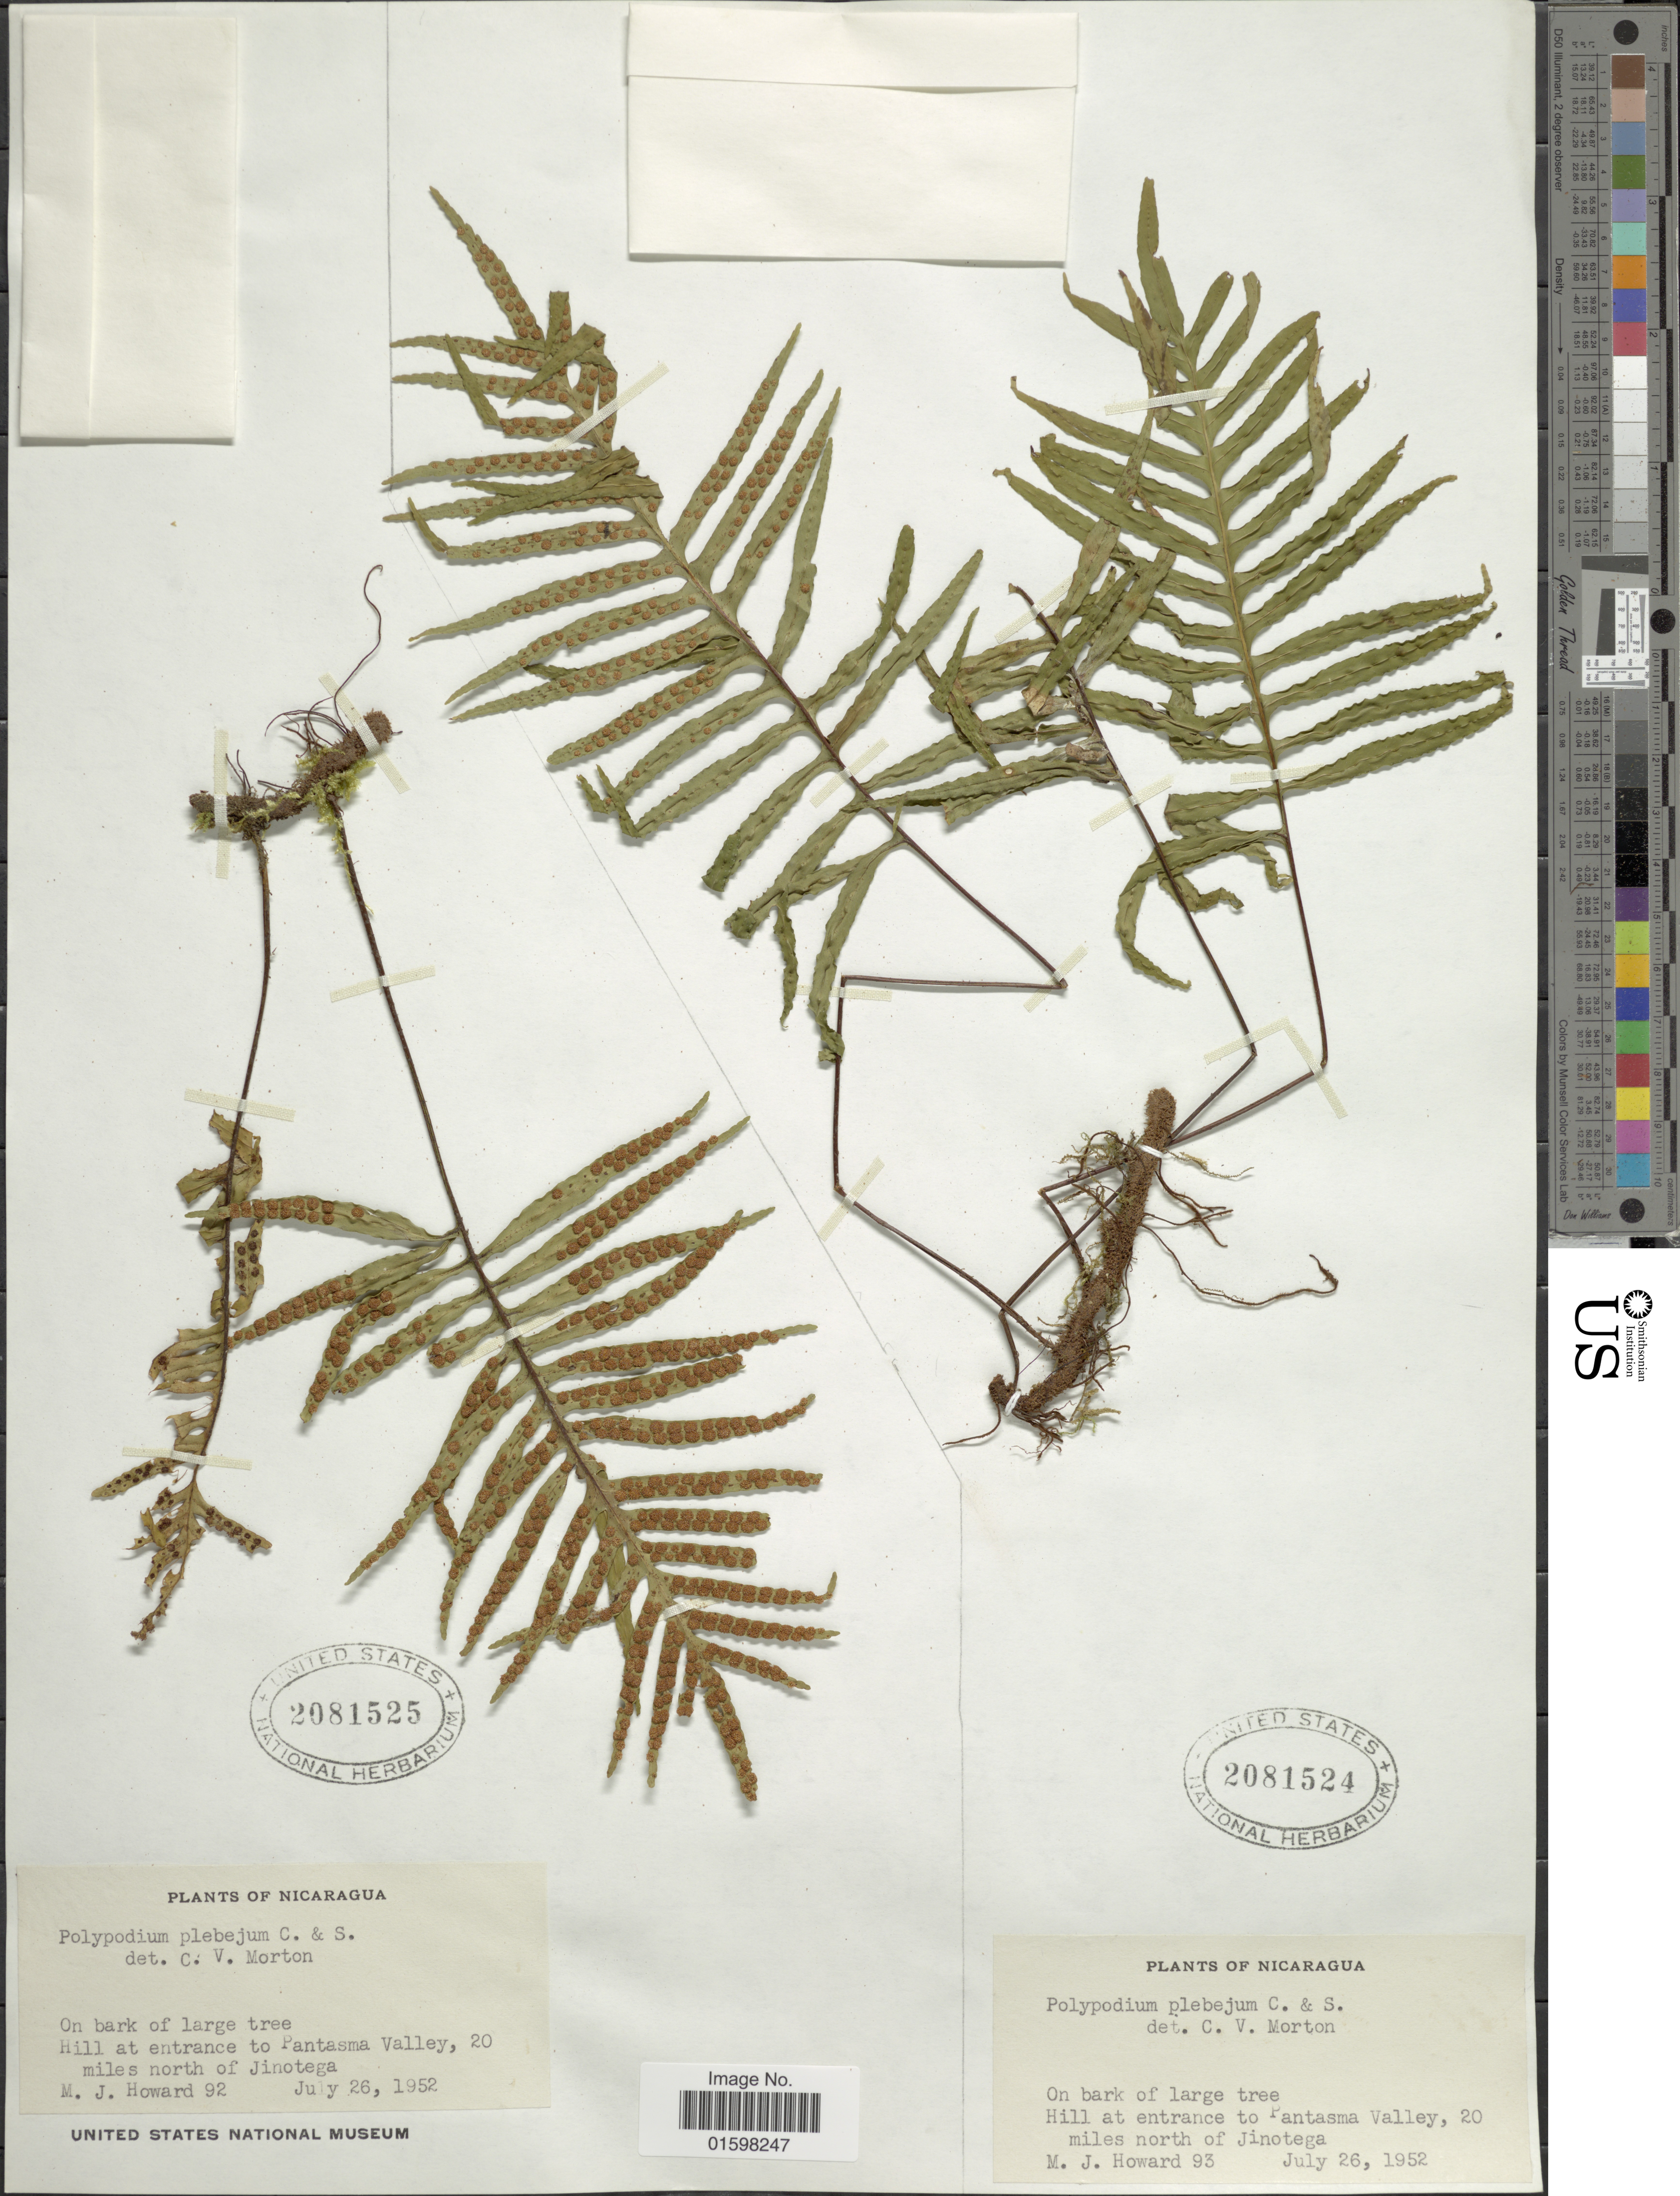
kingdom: Plantae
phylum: Tracheophyta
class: Polypodiopsida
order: Polypodiales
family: Polypodiaceae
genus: Pleopeltis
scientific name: Pleopeltis plebeia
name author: (Schltdl. ex Cham.) A.R. Sm. & Tejero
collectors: M. Howard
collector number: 93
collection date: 1952-07-26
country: Nicaragua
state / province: Jinotega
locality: Hill at entrance to Pantasma Valley, 20 miles north of Jinotega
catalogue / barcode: US 2081524